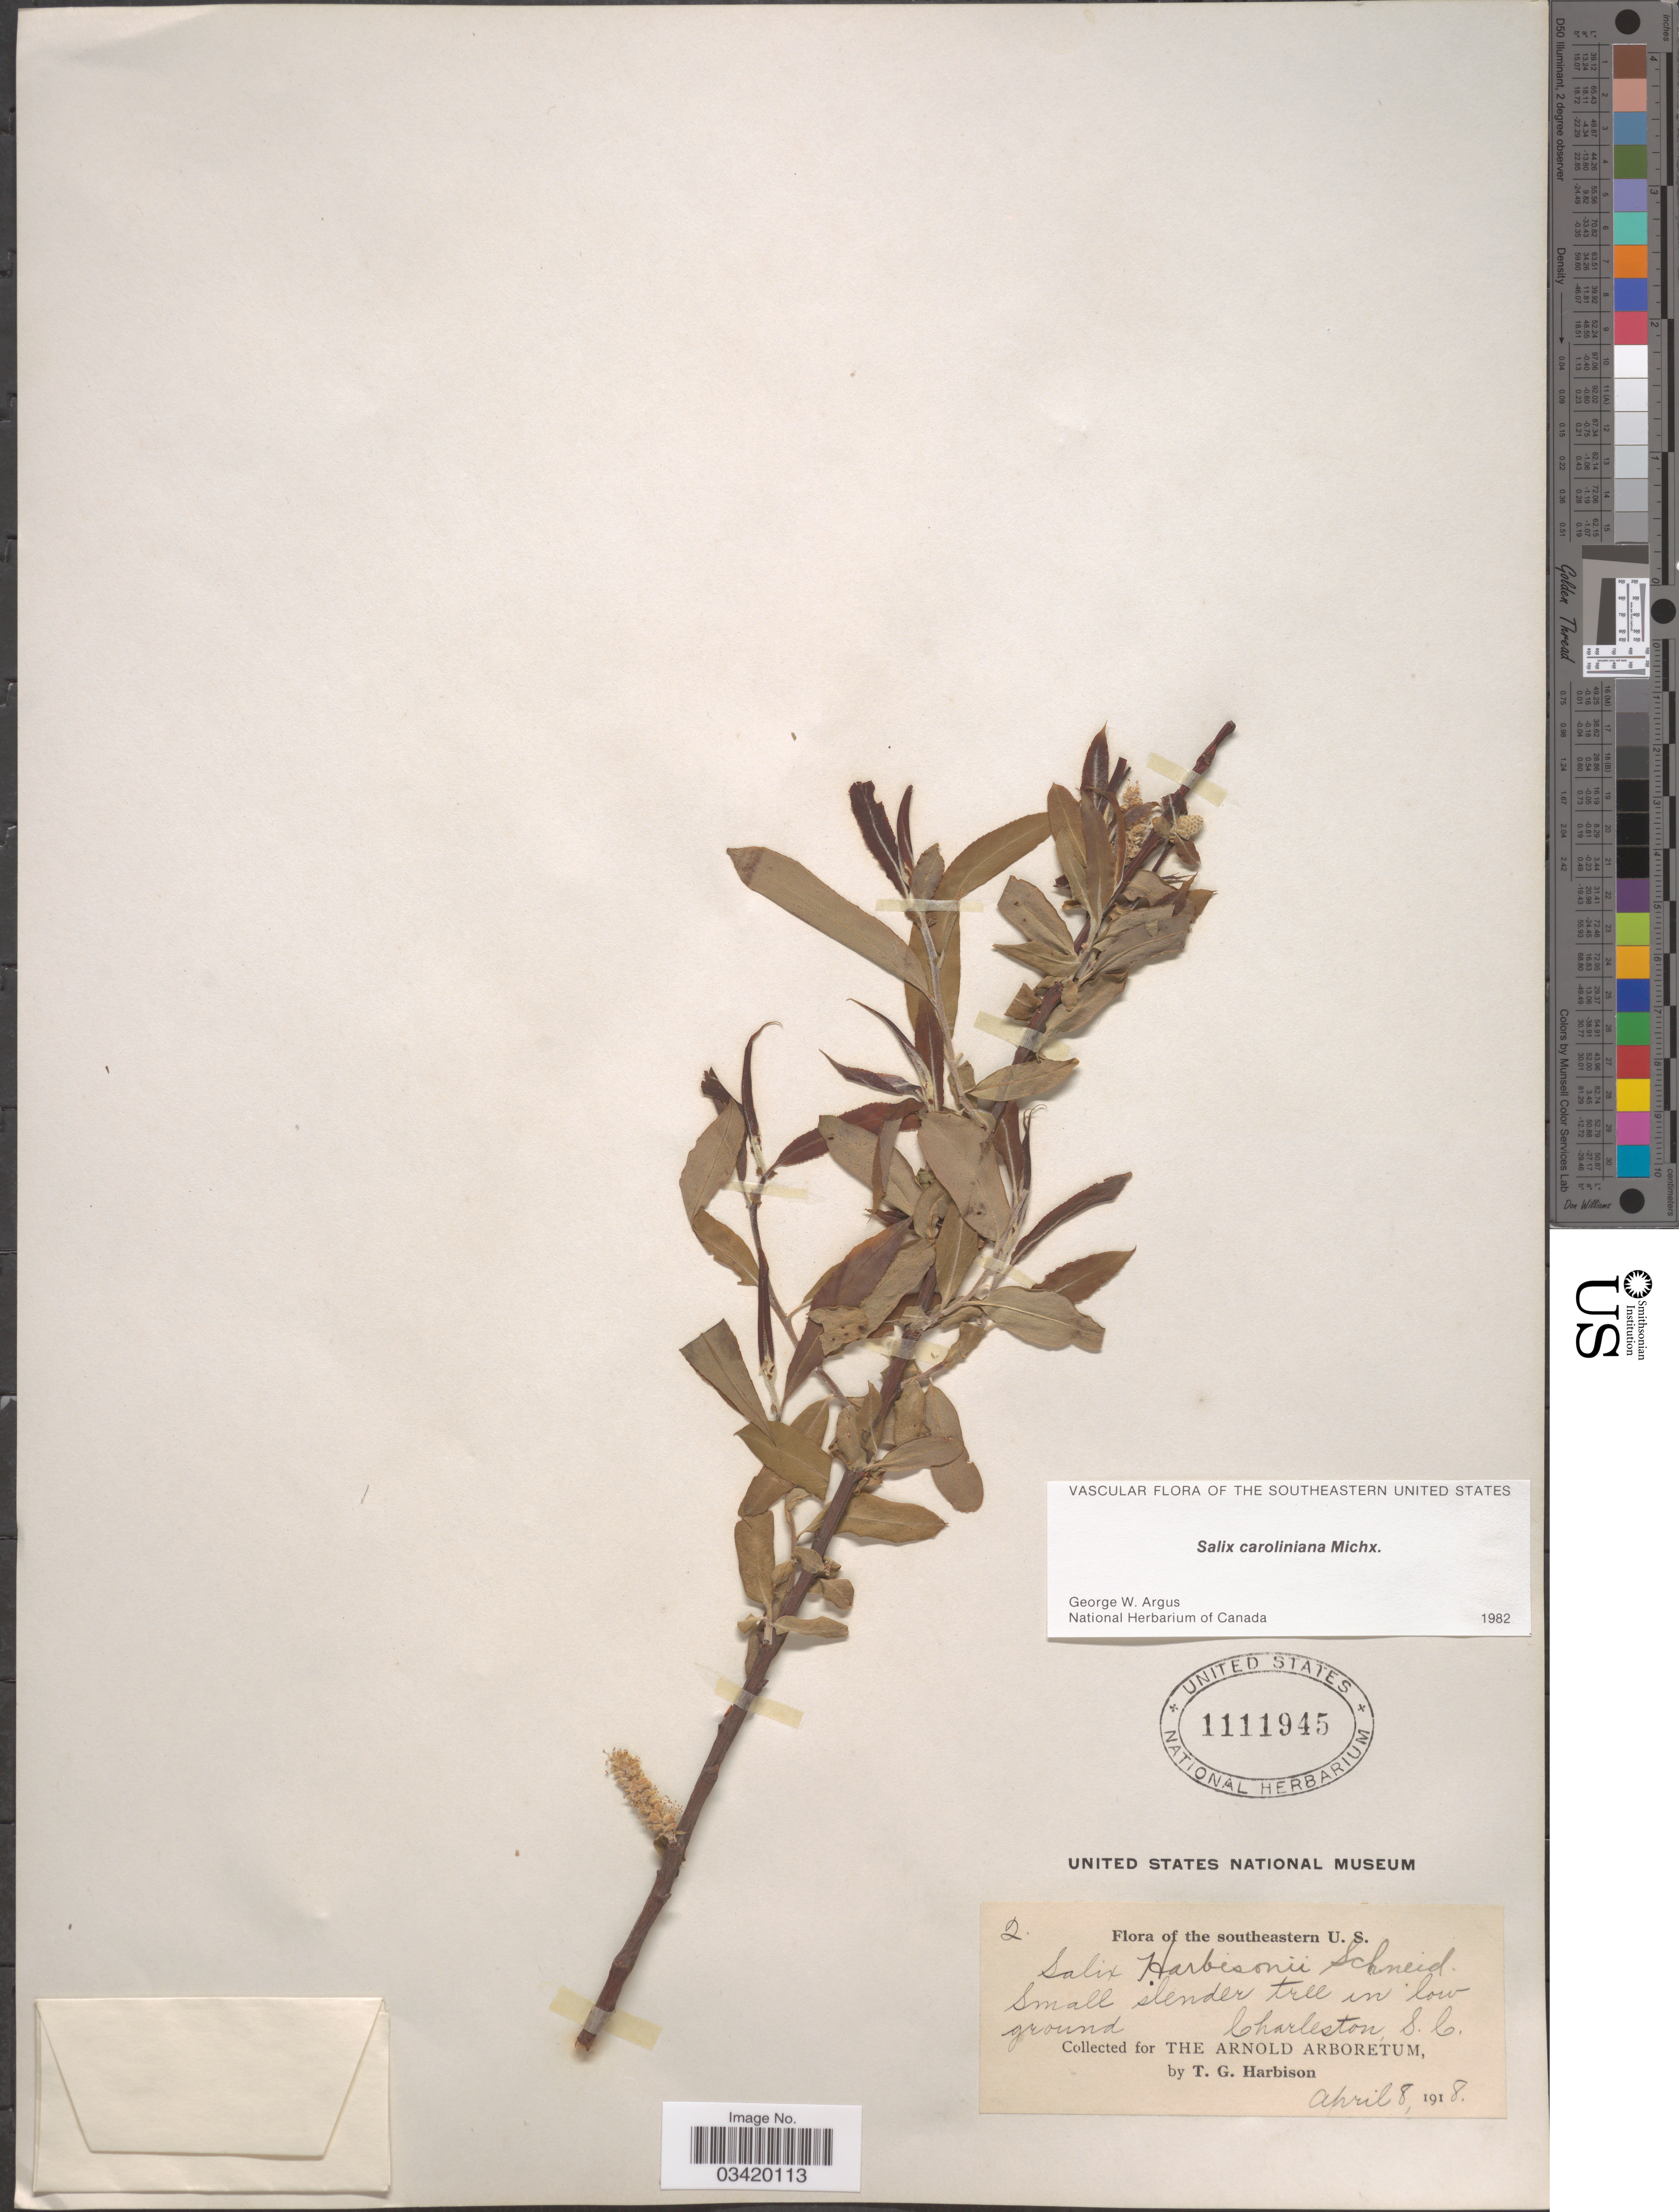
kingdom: Plantae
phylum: Tracheophyta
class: Magnoliopsida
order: Malpighiales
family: Salicaceae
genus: Salix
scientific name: Salix caroliniana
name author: Michx.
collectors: T. Harbison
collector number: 2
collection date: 1918-04-08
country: United States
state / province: South Carolina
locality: Southeastern U.S. Charleston.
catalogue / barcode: US 1111945